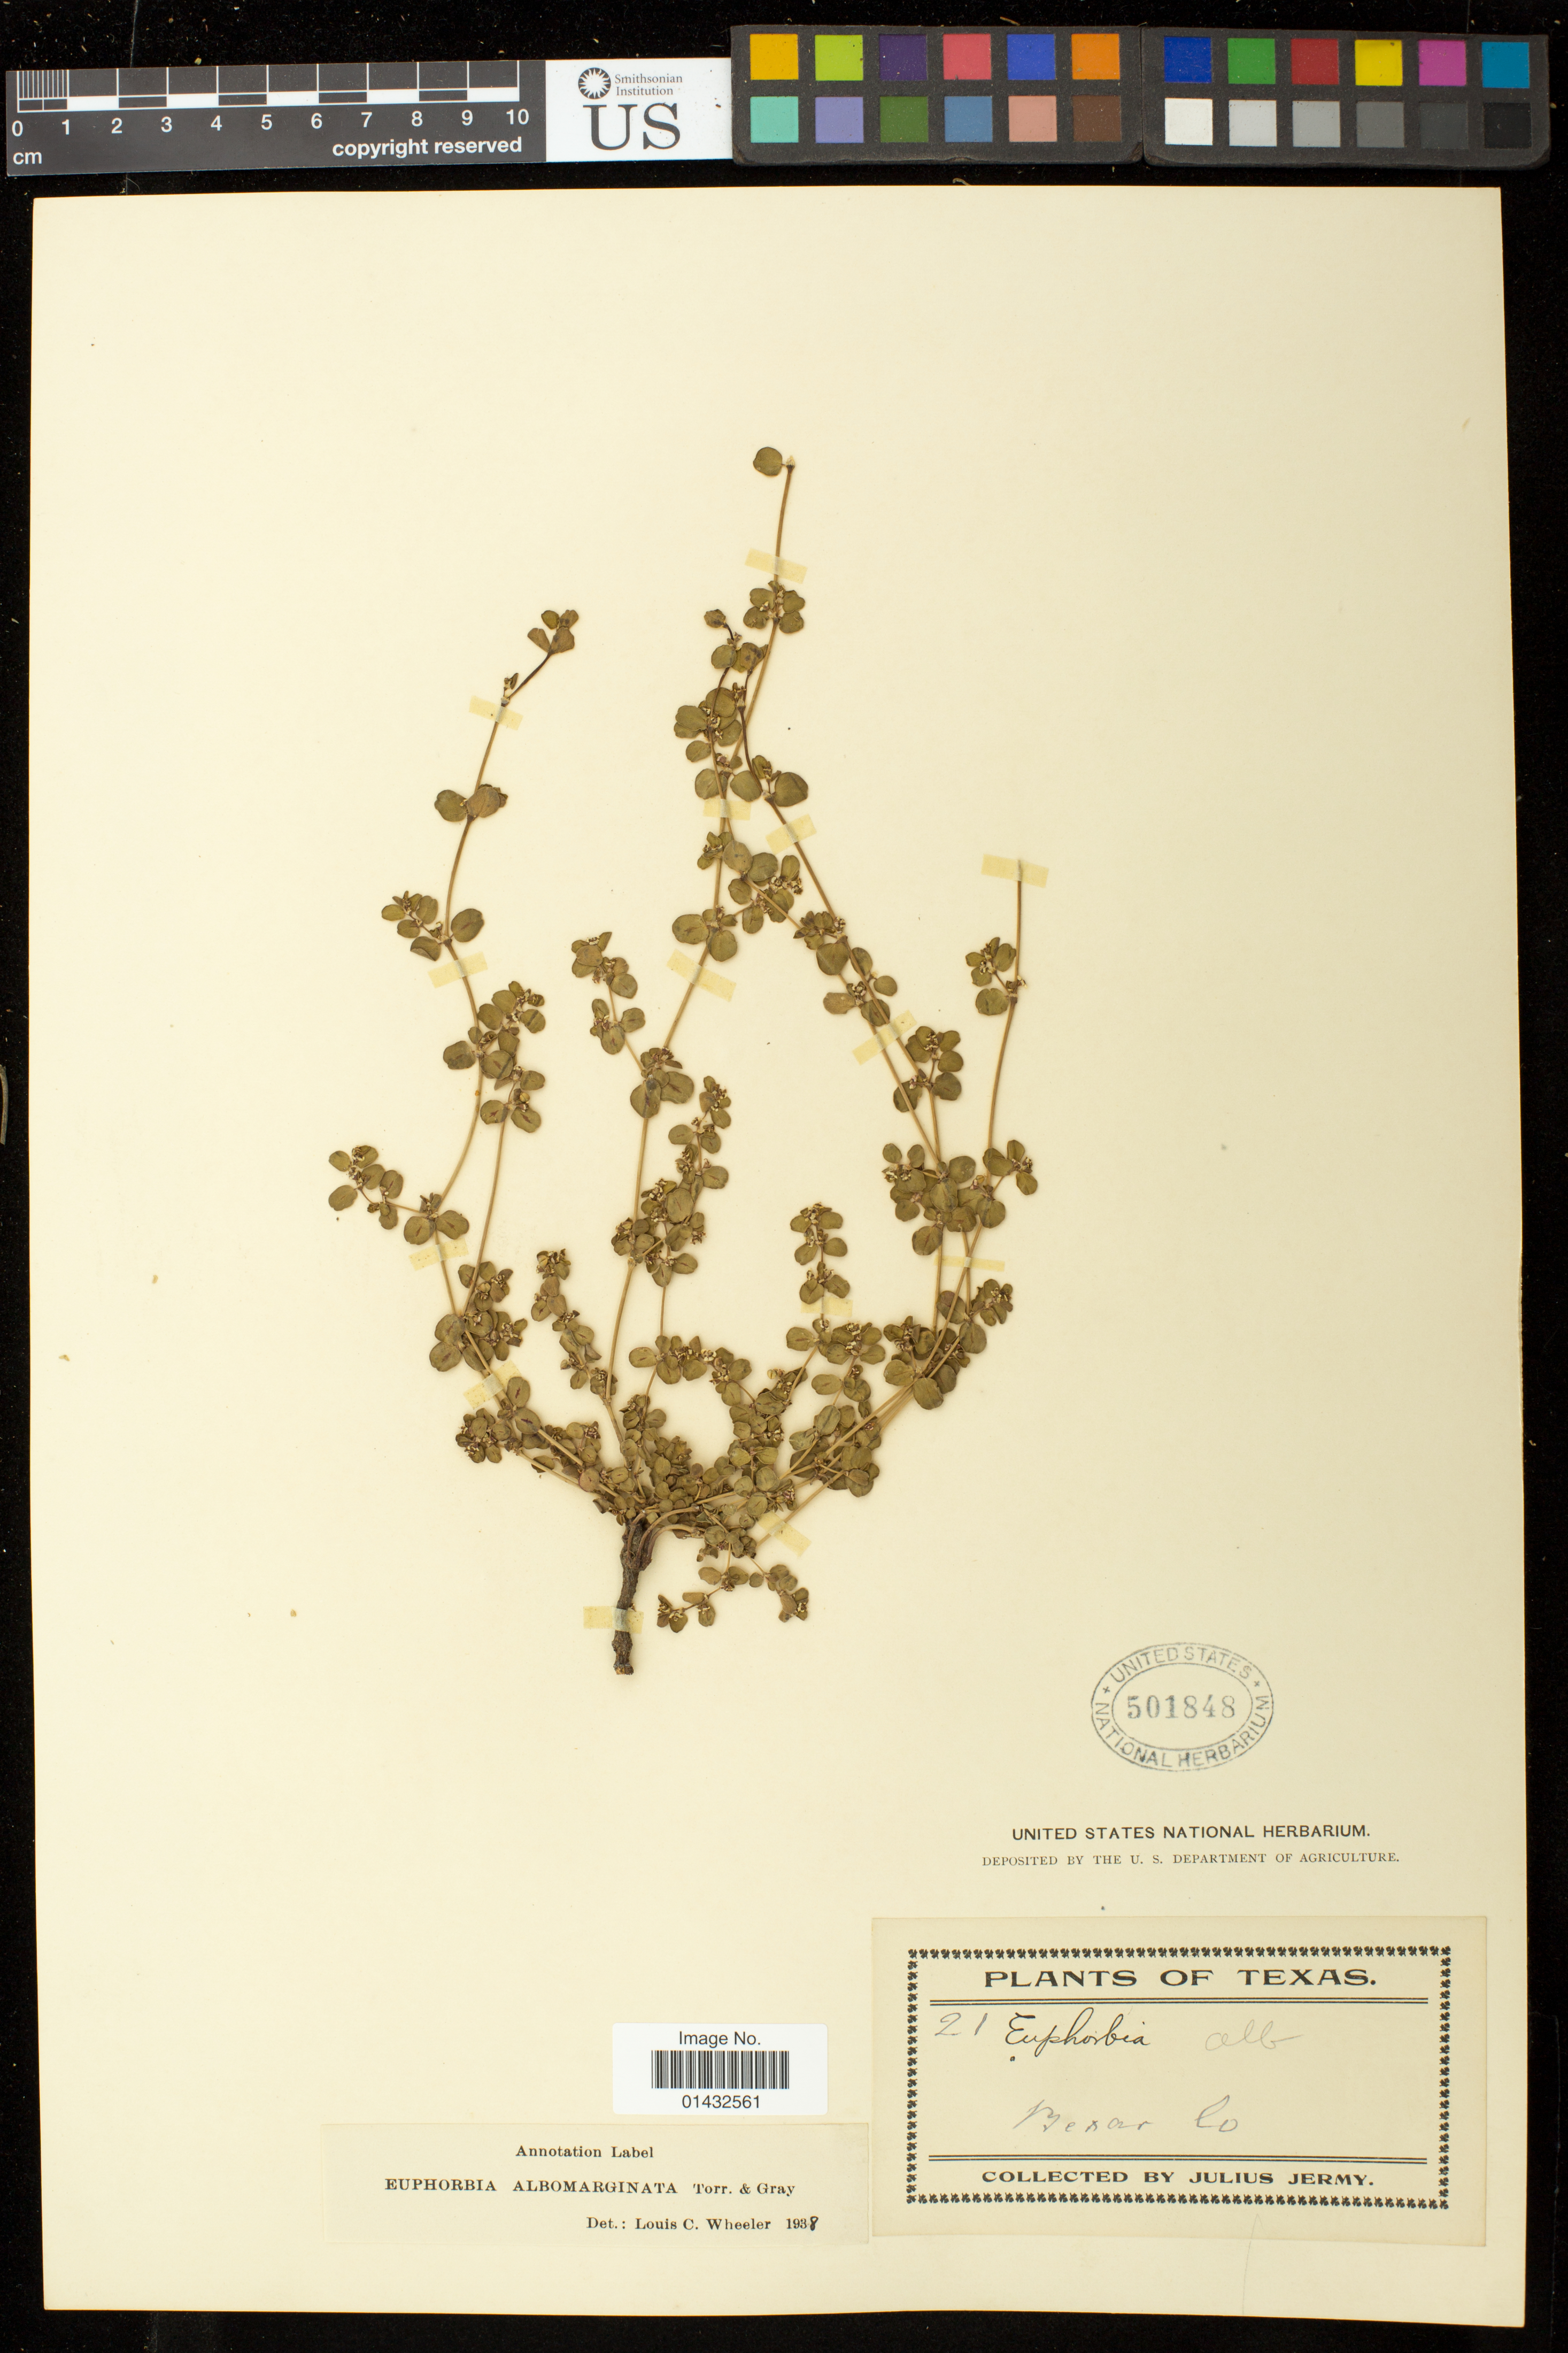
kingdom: Plantae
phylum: Tracheophyta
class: Magnoliopsida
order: Malpighiales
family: Euphorbiaceae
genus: Euphorbia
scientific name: Euphorbia albomarginata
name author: Torr. & A. Gray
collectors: J. Jermy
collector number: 21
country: United States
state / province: Texas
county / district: Bexar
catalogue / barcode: US 501848